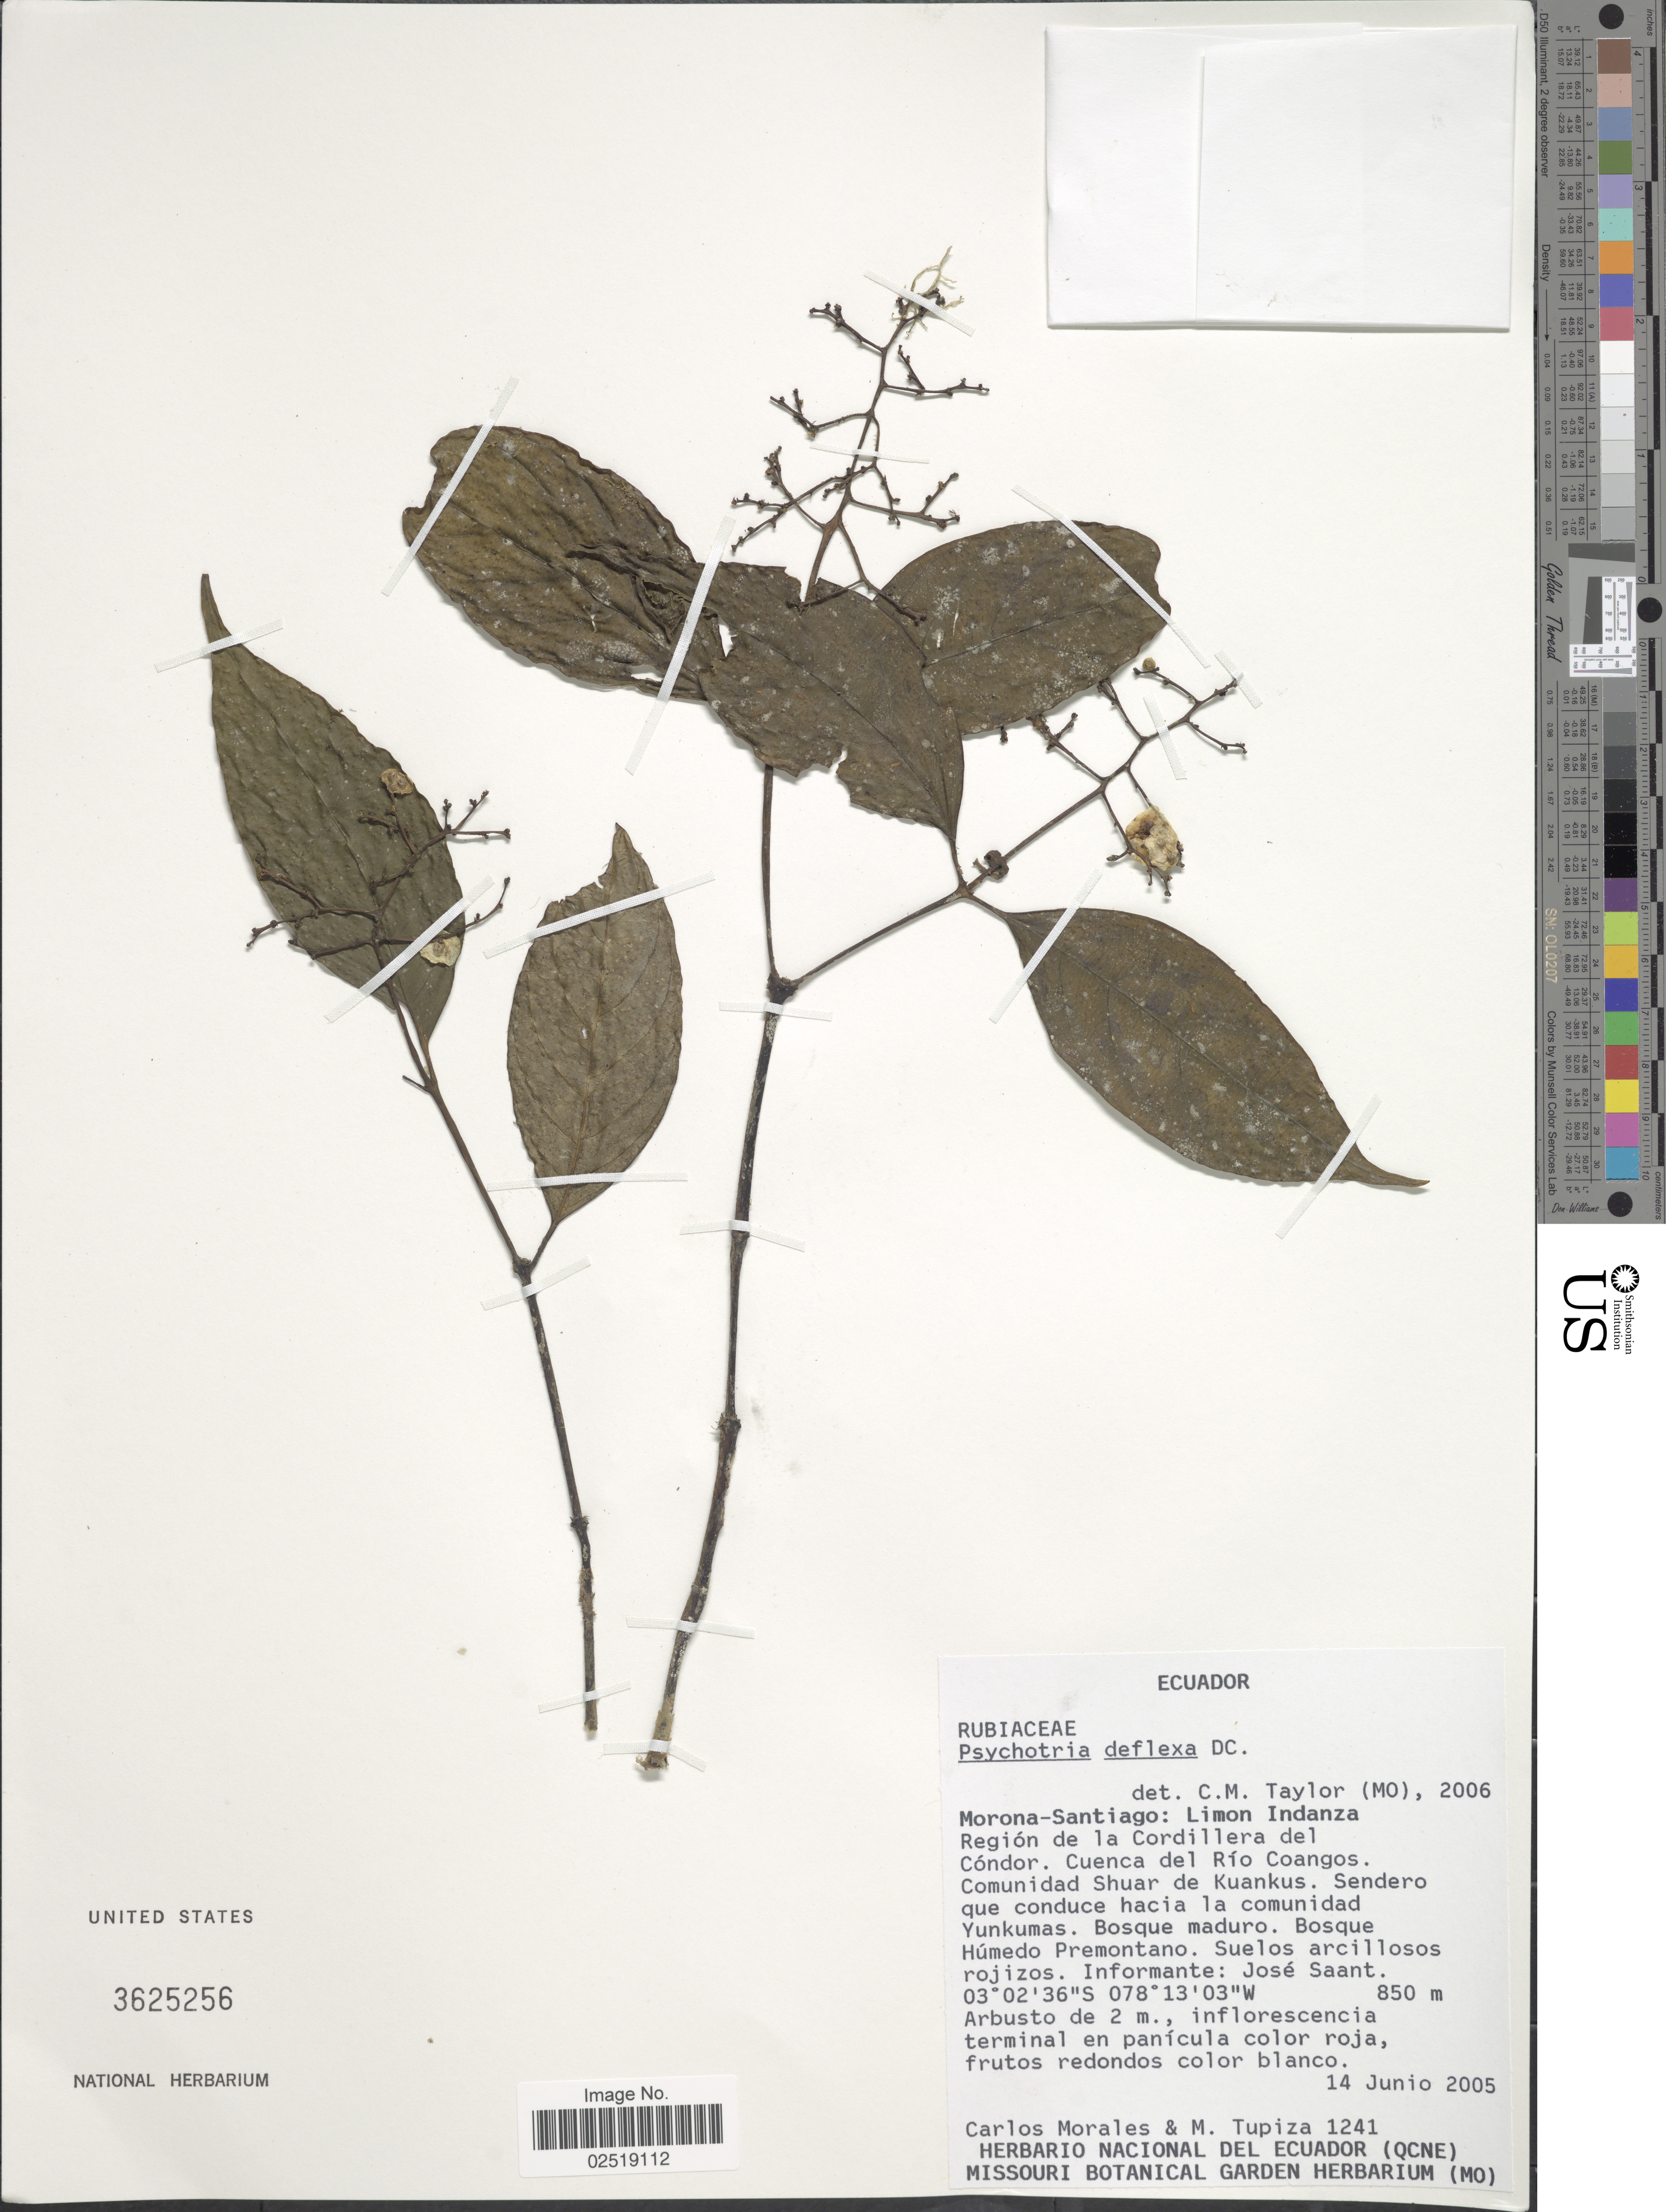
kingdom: Plantae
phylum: Tracheophyta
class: Magnoliopsida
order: Gentianales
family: Rubiaceae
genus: Psychotria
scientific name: Psychotria deflexa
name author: DC.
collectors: C. Morales & M. Tupiza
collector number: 1241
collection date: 2005-06-14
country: Ecuador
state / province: Morona-Santiago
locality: Limon Indanza. Region de la Cordillera del Condor. Cuenca del Rio Coangos. Comunidad Shuar de Kuankus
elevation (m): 850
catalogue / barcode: US 3625256